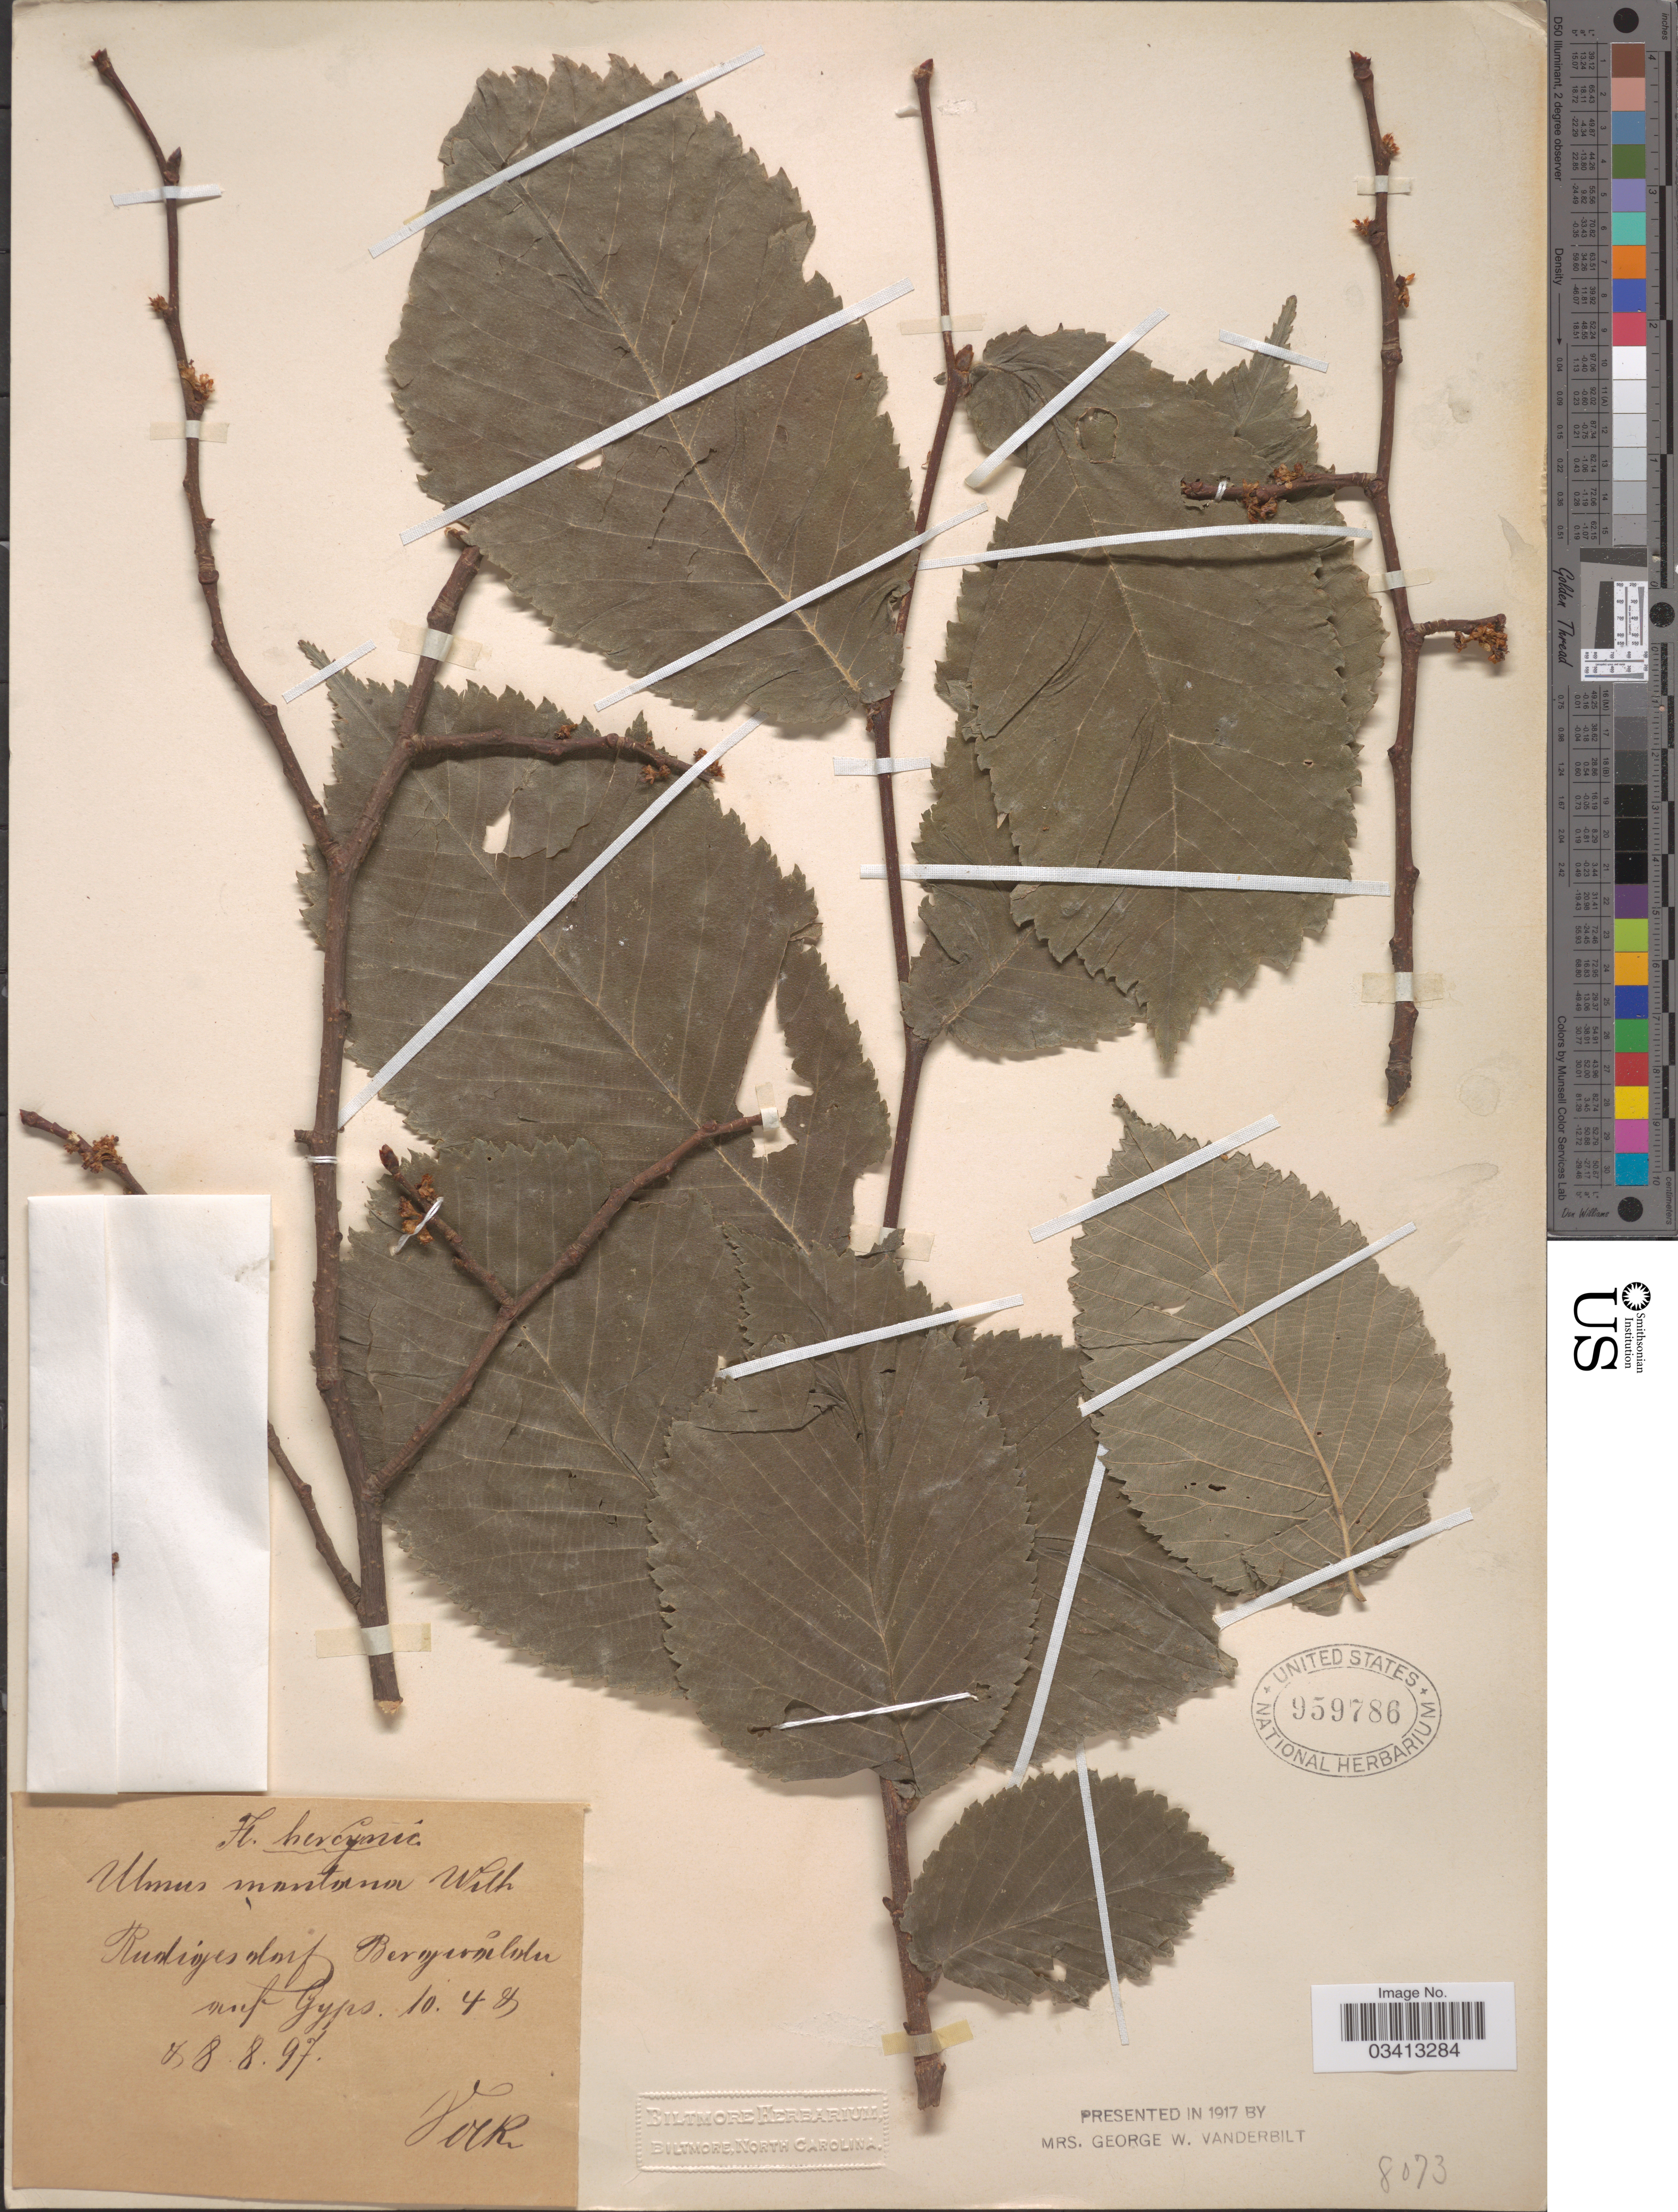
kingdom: Plantae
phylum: Tracheophyta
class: Magnoliopsida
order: Rosales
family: Ulmaceae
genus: Ulmus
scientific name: Ulmus glabra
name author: Huds.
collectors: Volk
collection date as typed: Transcribed d/m/y: 10/4/97 to 8/8/97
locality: Hercyonic. [interpreted] [unsure placement] Rudiojes slonf Bergumloln anf Gyps. [interpreted]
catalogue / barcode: US 959786